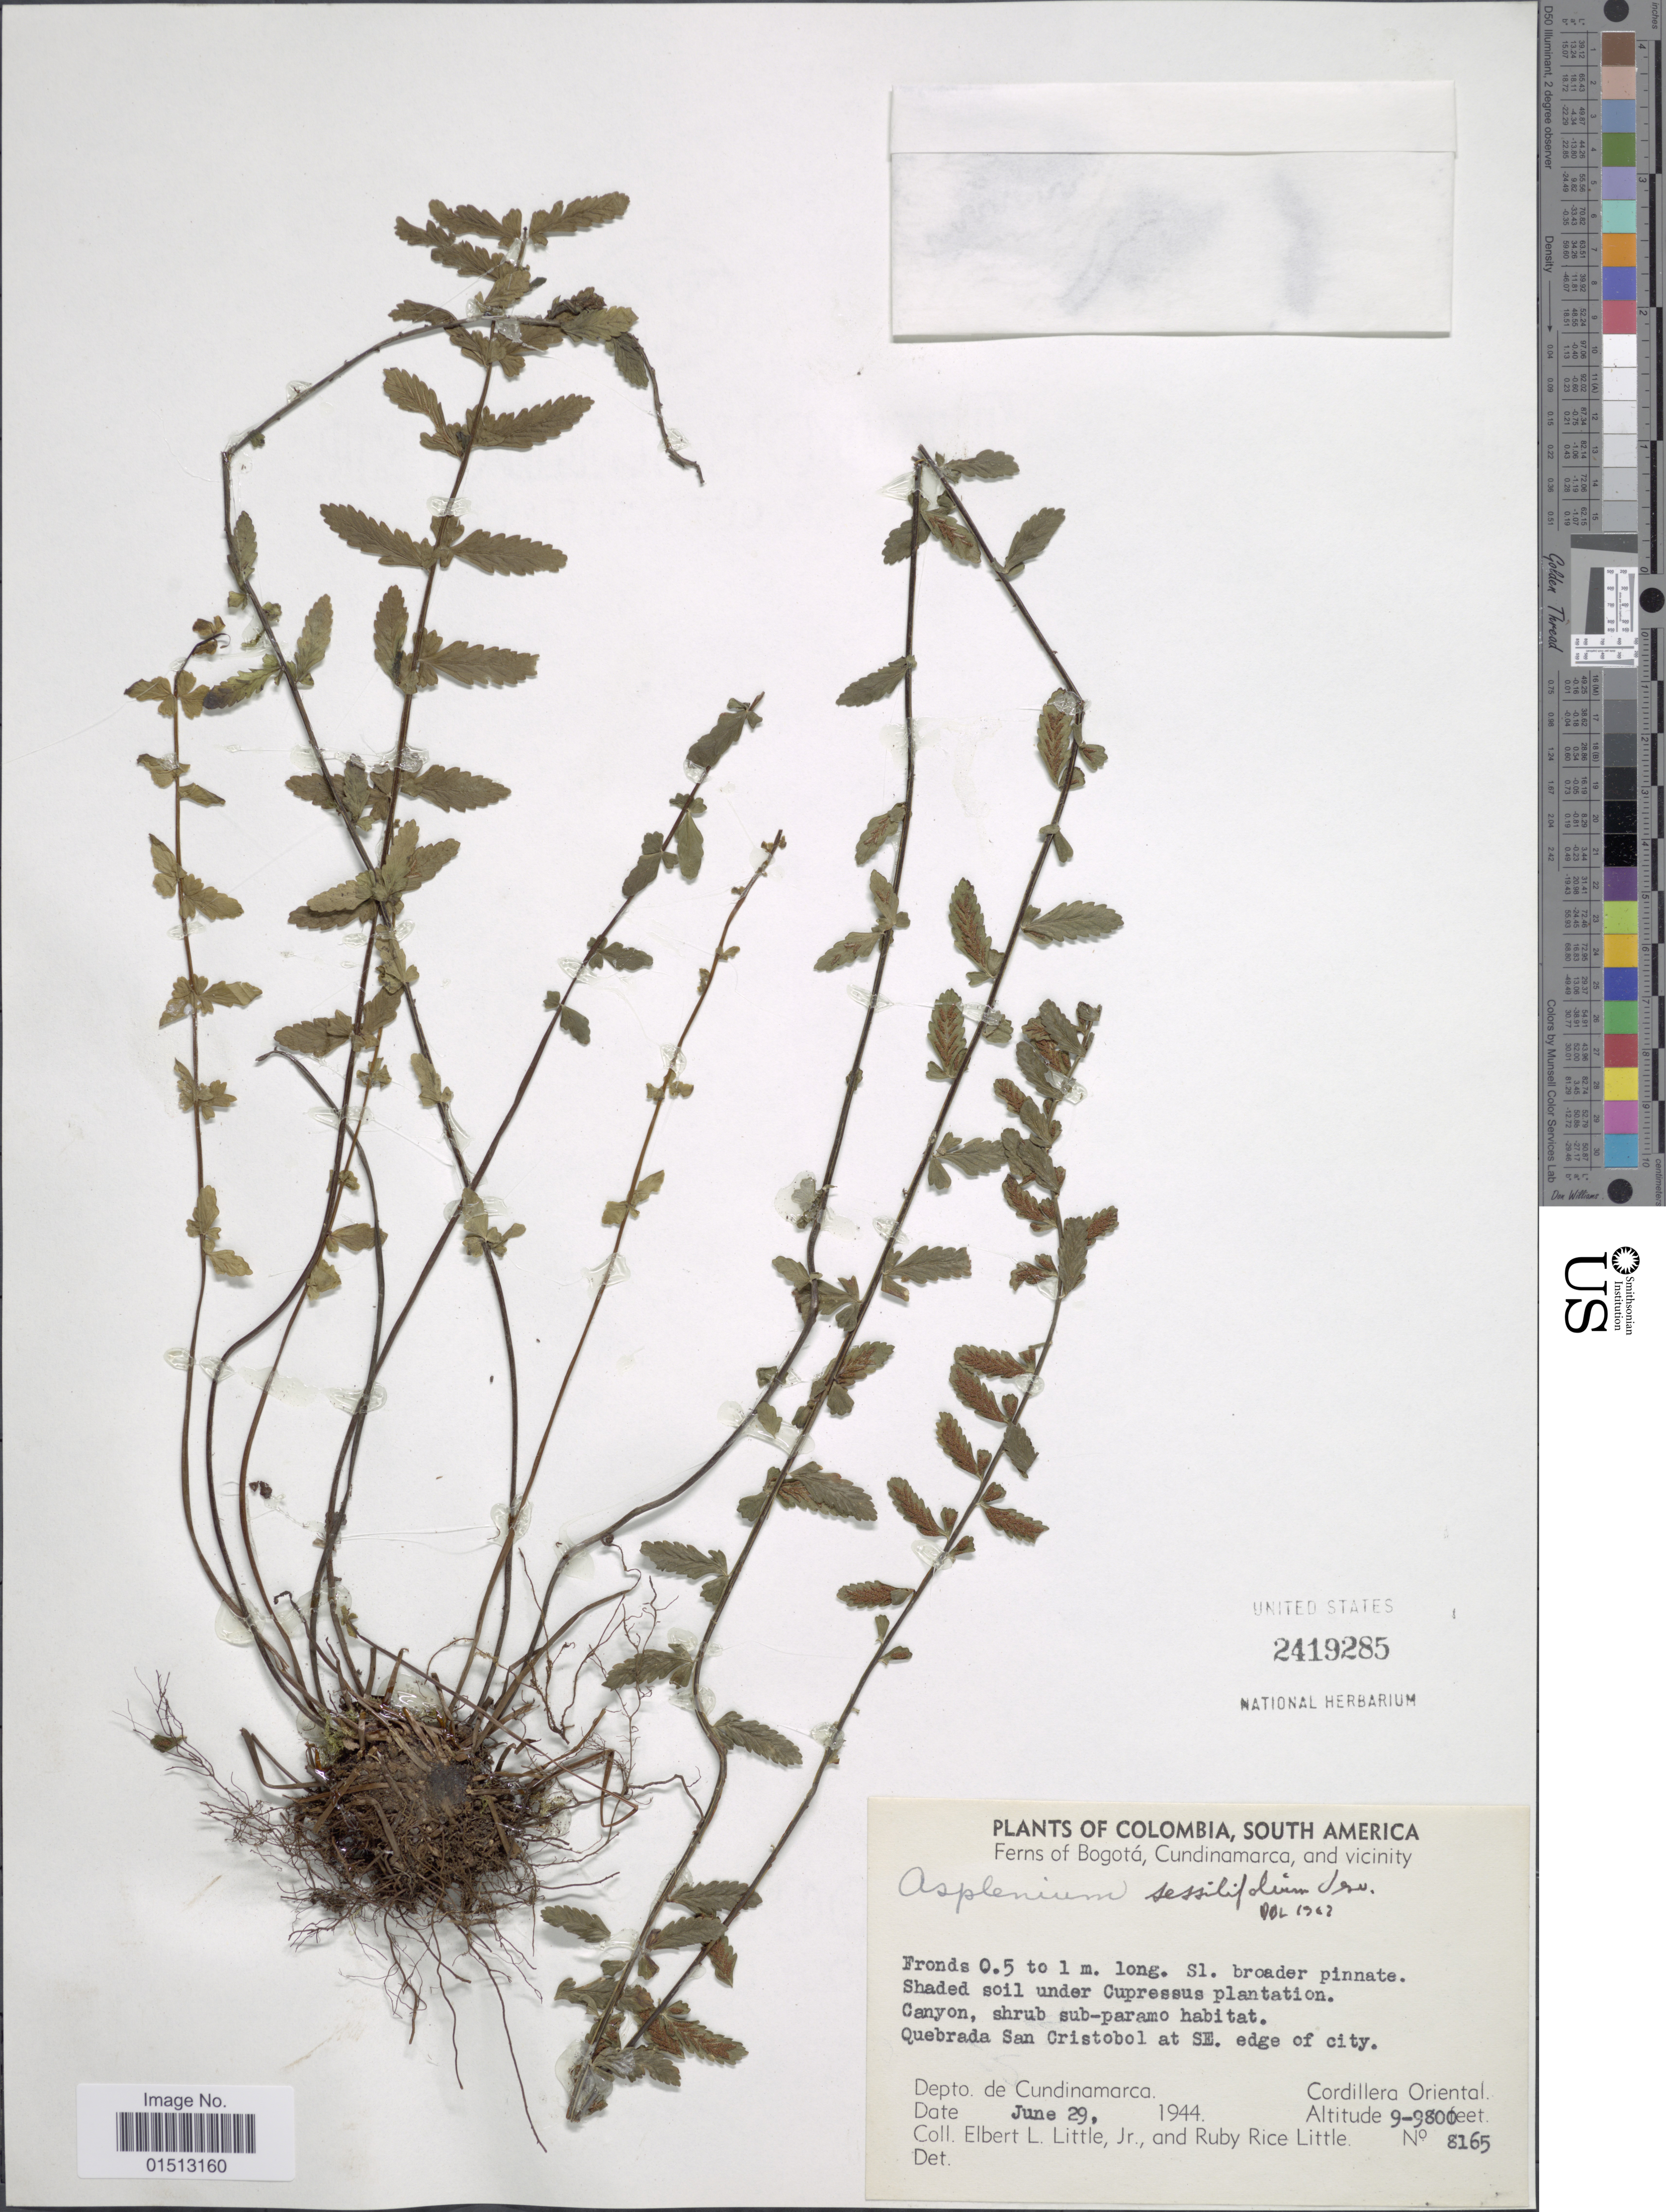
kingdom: Plantae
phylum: Tracheophyta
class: Polypodiopsida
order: Polypodiales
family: Aspleniaceae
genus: Asplenium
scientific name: Asplenium sessilifolium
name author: Desv.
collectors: E. L. Little & R. R. Little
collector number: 8165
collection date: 1944-06-29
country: Colombia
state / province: Cundinamarca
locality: Cordillera Oriental, shaded soil under plantation, Canyon, Quebrada San Cristobol at SE. edge of city.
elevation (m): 2743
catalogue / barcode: US 2419285